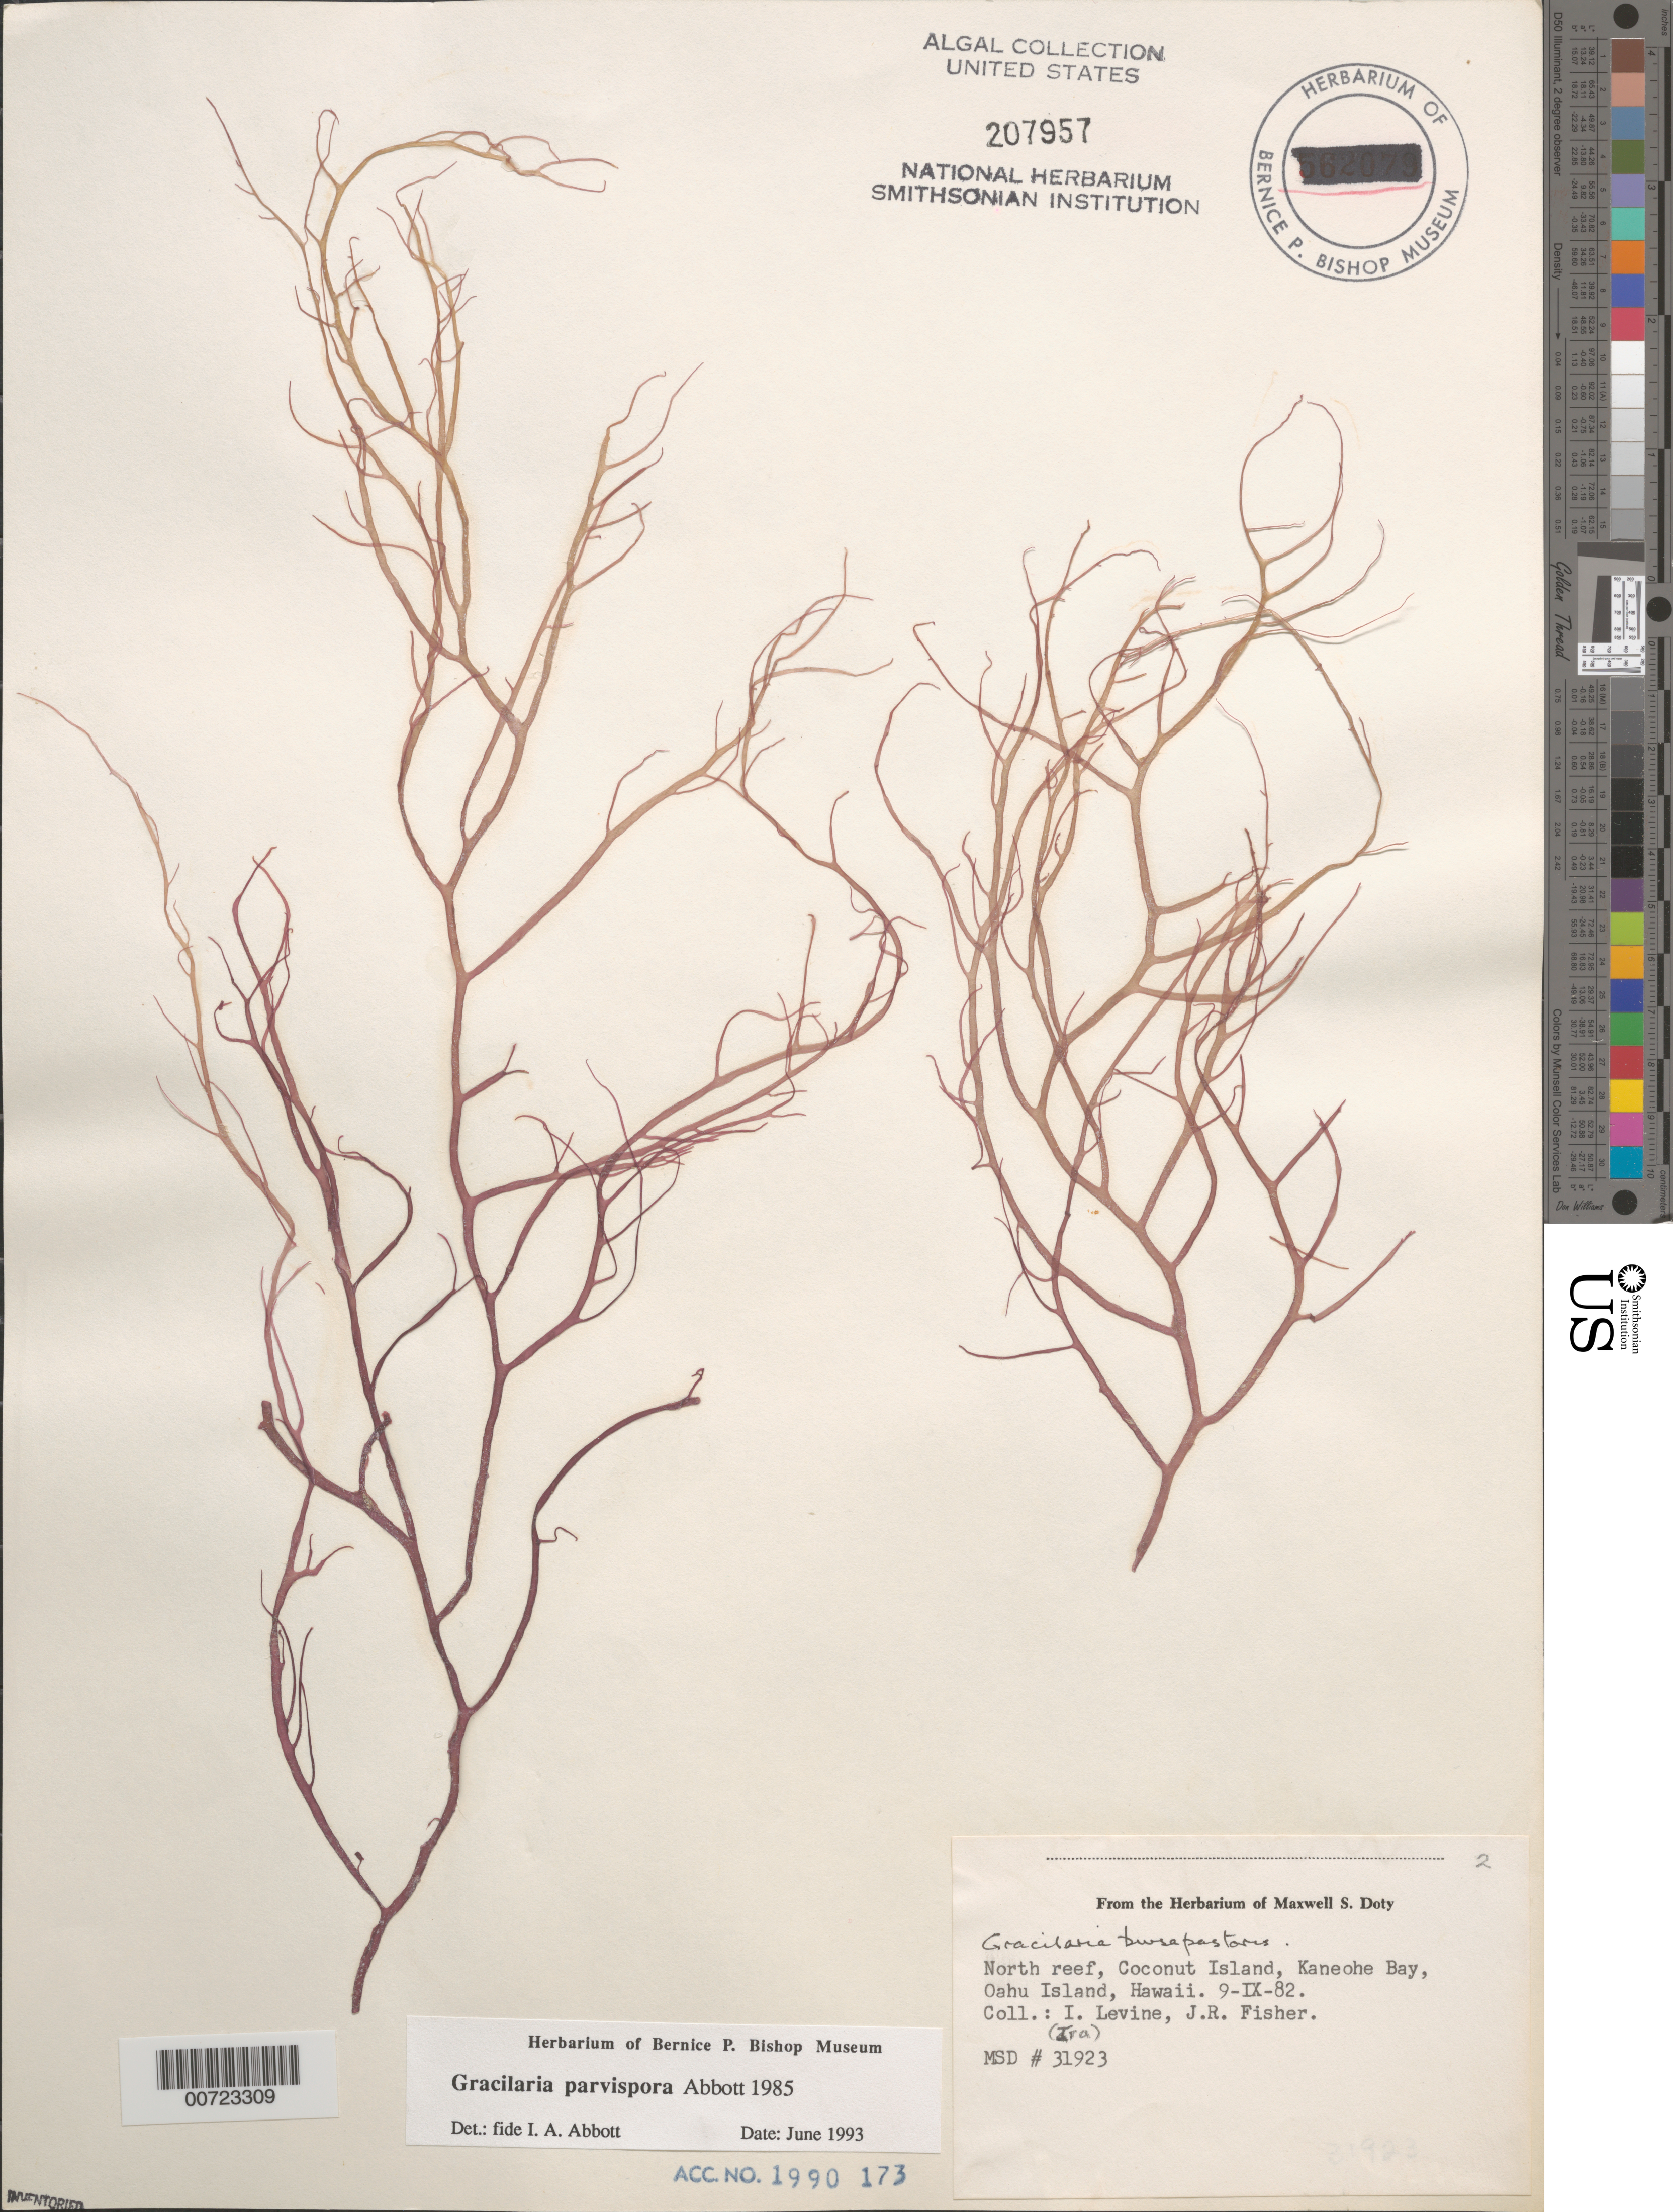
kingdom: Plantae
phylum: Rhodophyta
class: Florideophyceae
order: Gracilariales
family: Gracilariaceae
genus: Gracilaria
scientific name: Gracilaria parvispora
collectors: I. Levine & J. Fisher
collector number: MSD 31923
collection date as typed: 09 Sep 1982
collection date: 1982-09-09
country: United States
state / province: Hawaii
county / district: Honolulu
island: Oahu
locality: Coconut Island North Reef, Kaneohe Bay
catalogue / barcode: US 207957